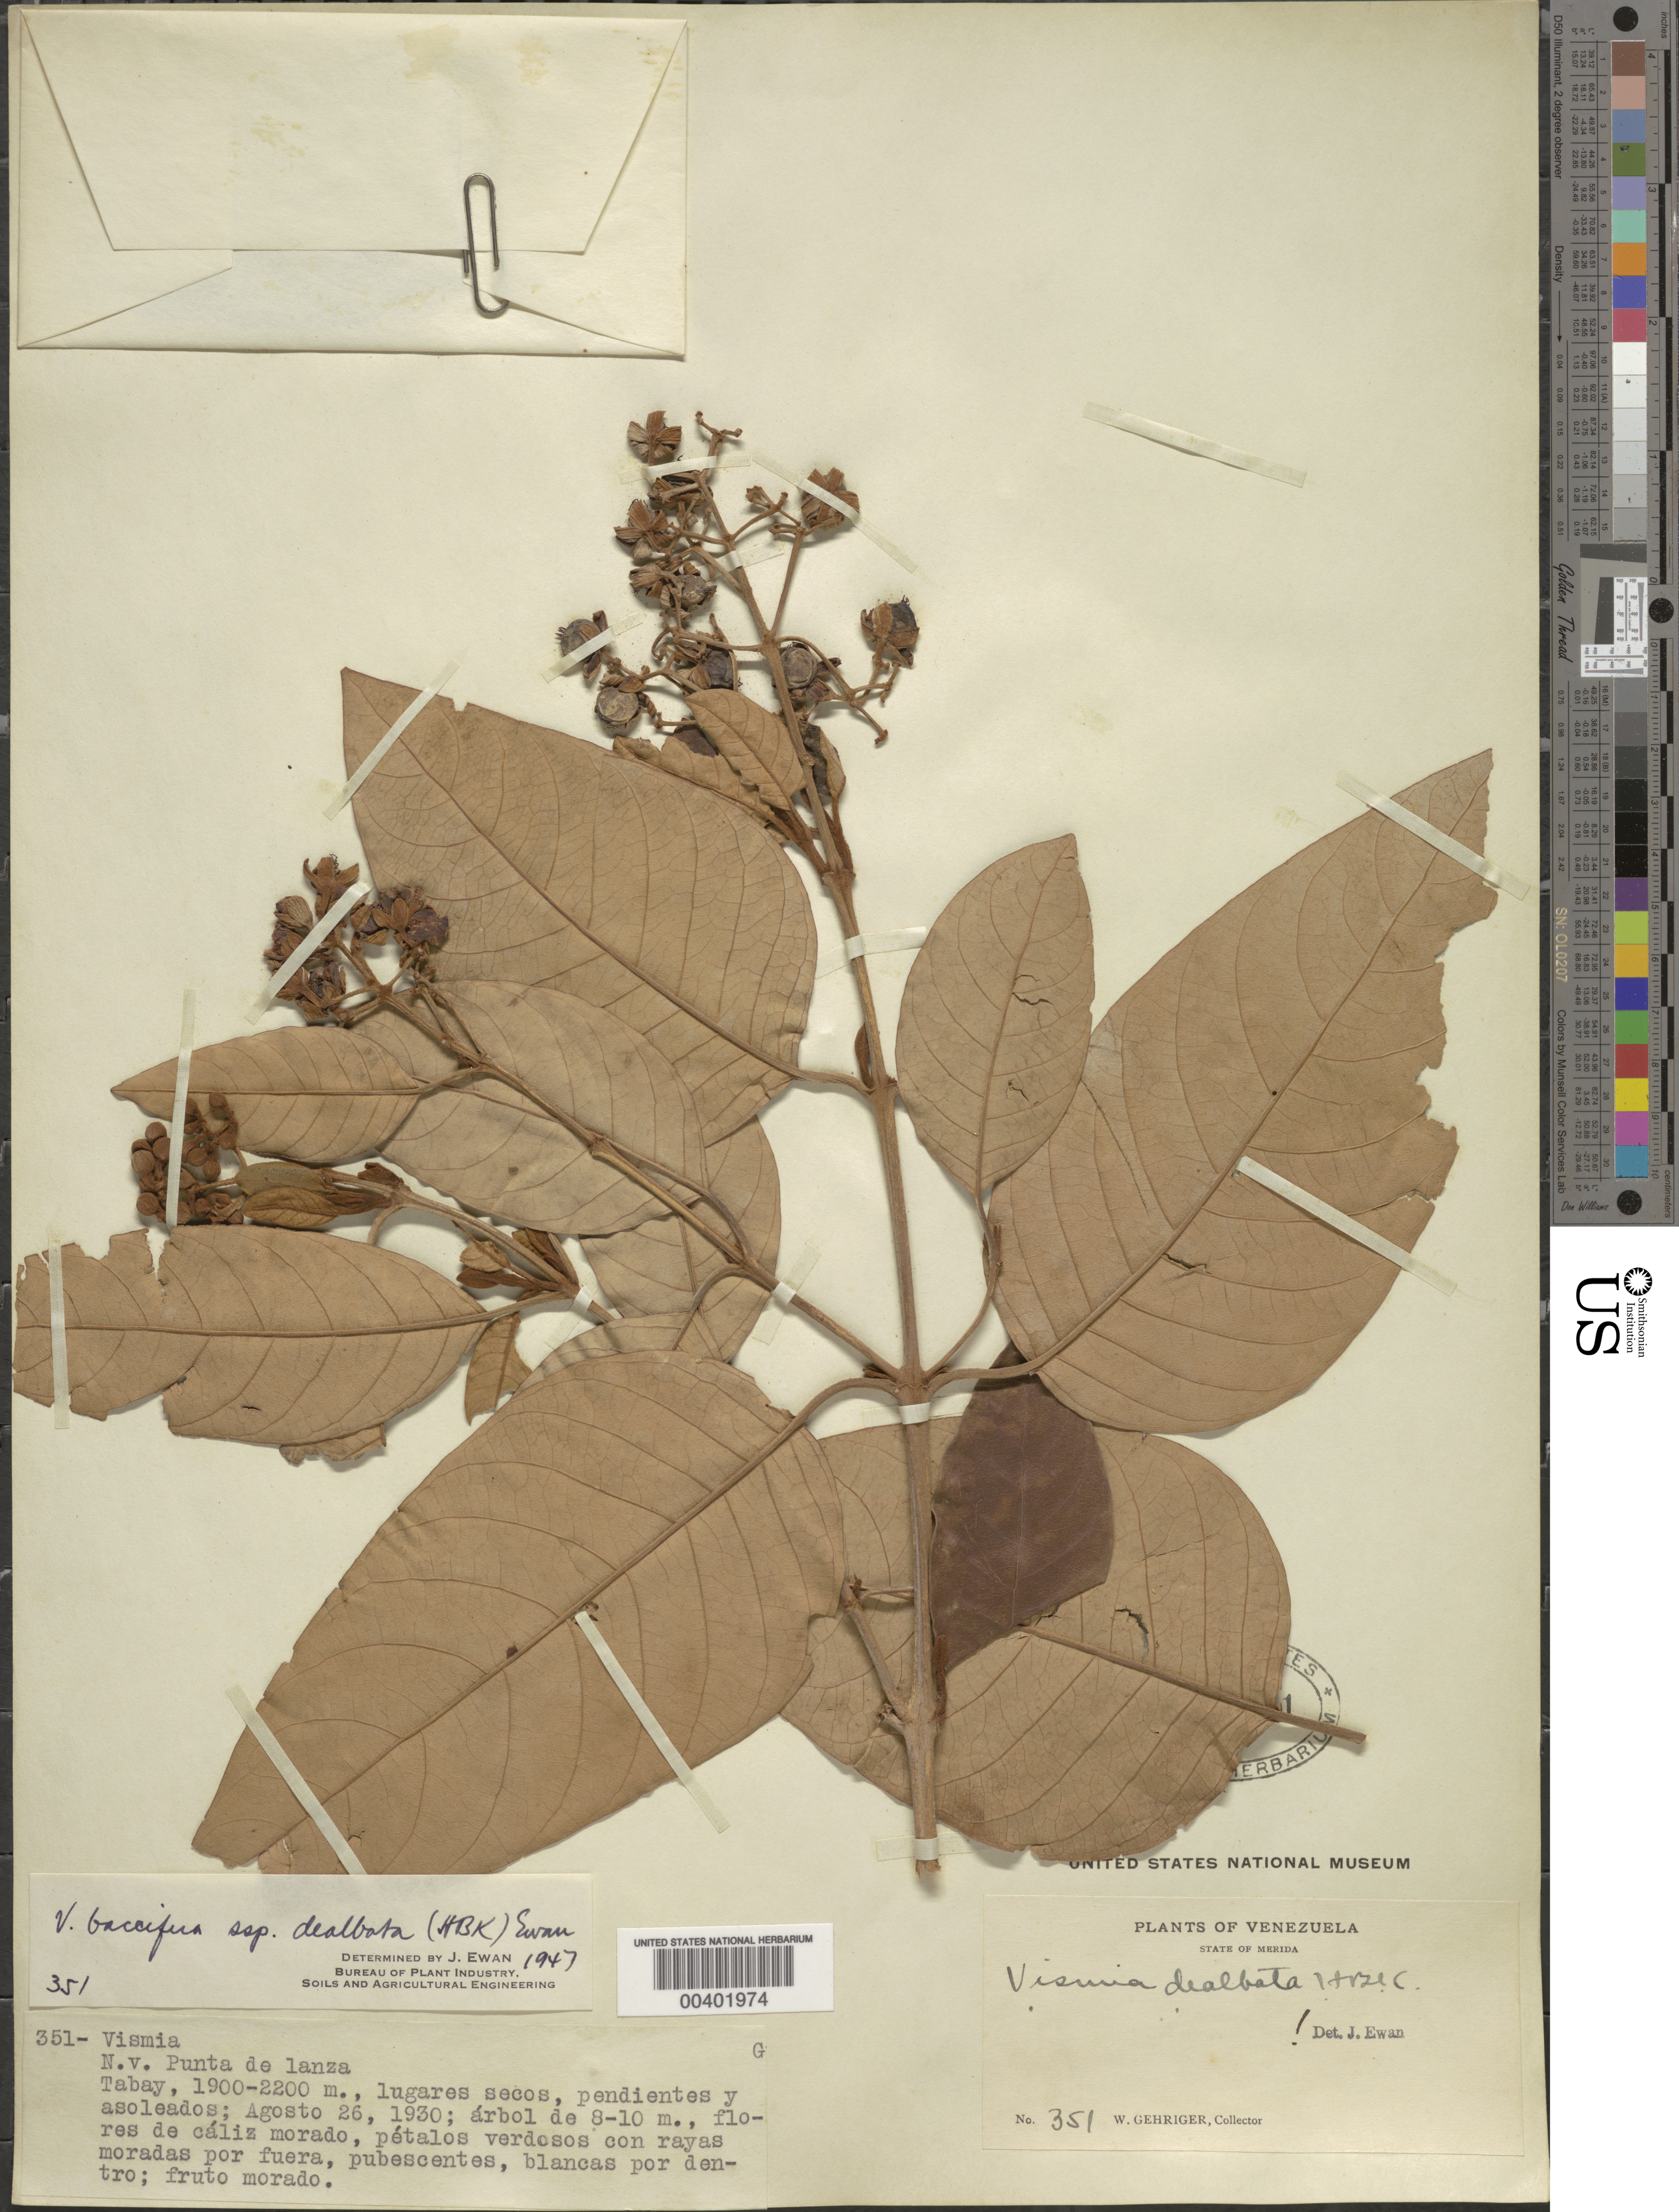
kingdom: Plantae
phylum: Tracheophyta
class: Magnoliopsida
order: Malpighiales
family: Hypericaceae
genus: Vismia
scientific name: Vismia baccifera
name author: (L.) Triana & Planch.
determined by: Ewan, J. A.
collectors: W. Gehriger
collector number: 351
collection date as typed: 26 Aug 1930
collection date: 1930-08-26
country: Venezuela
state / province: Mérida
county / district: Libertador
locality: Tabay Tabay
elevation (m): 1900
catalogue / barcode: US 1498631